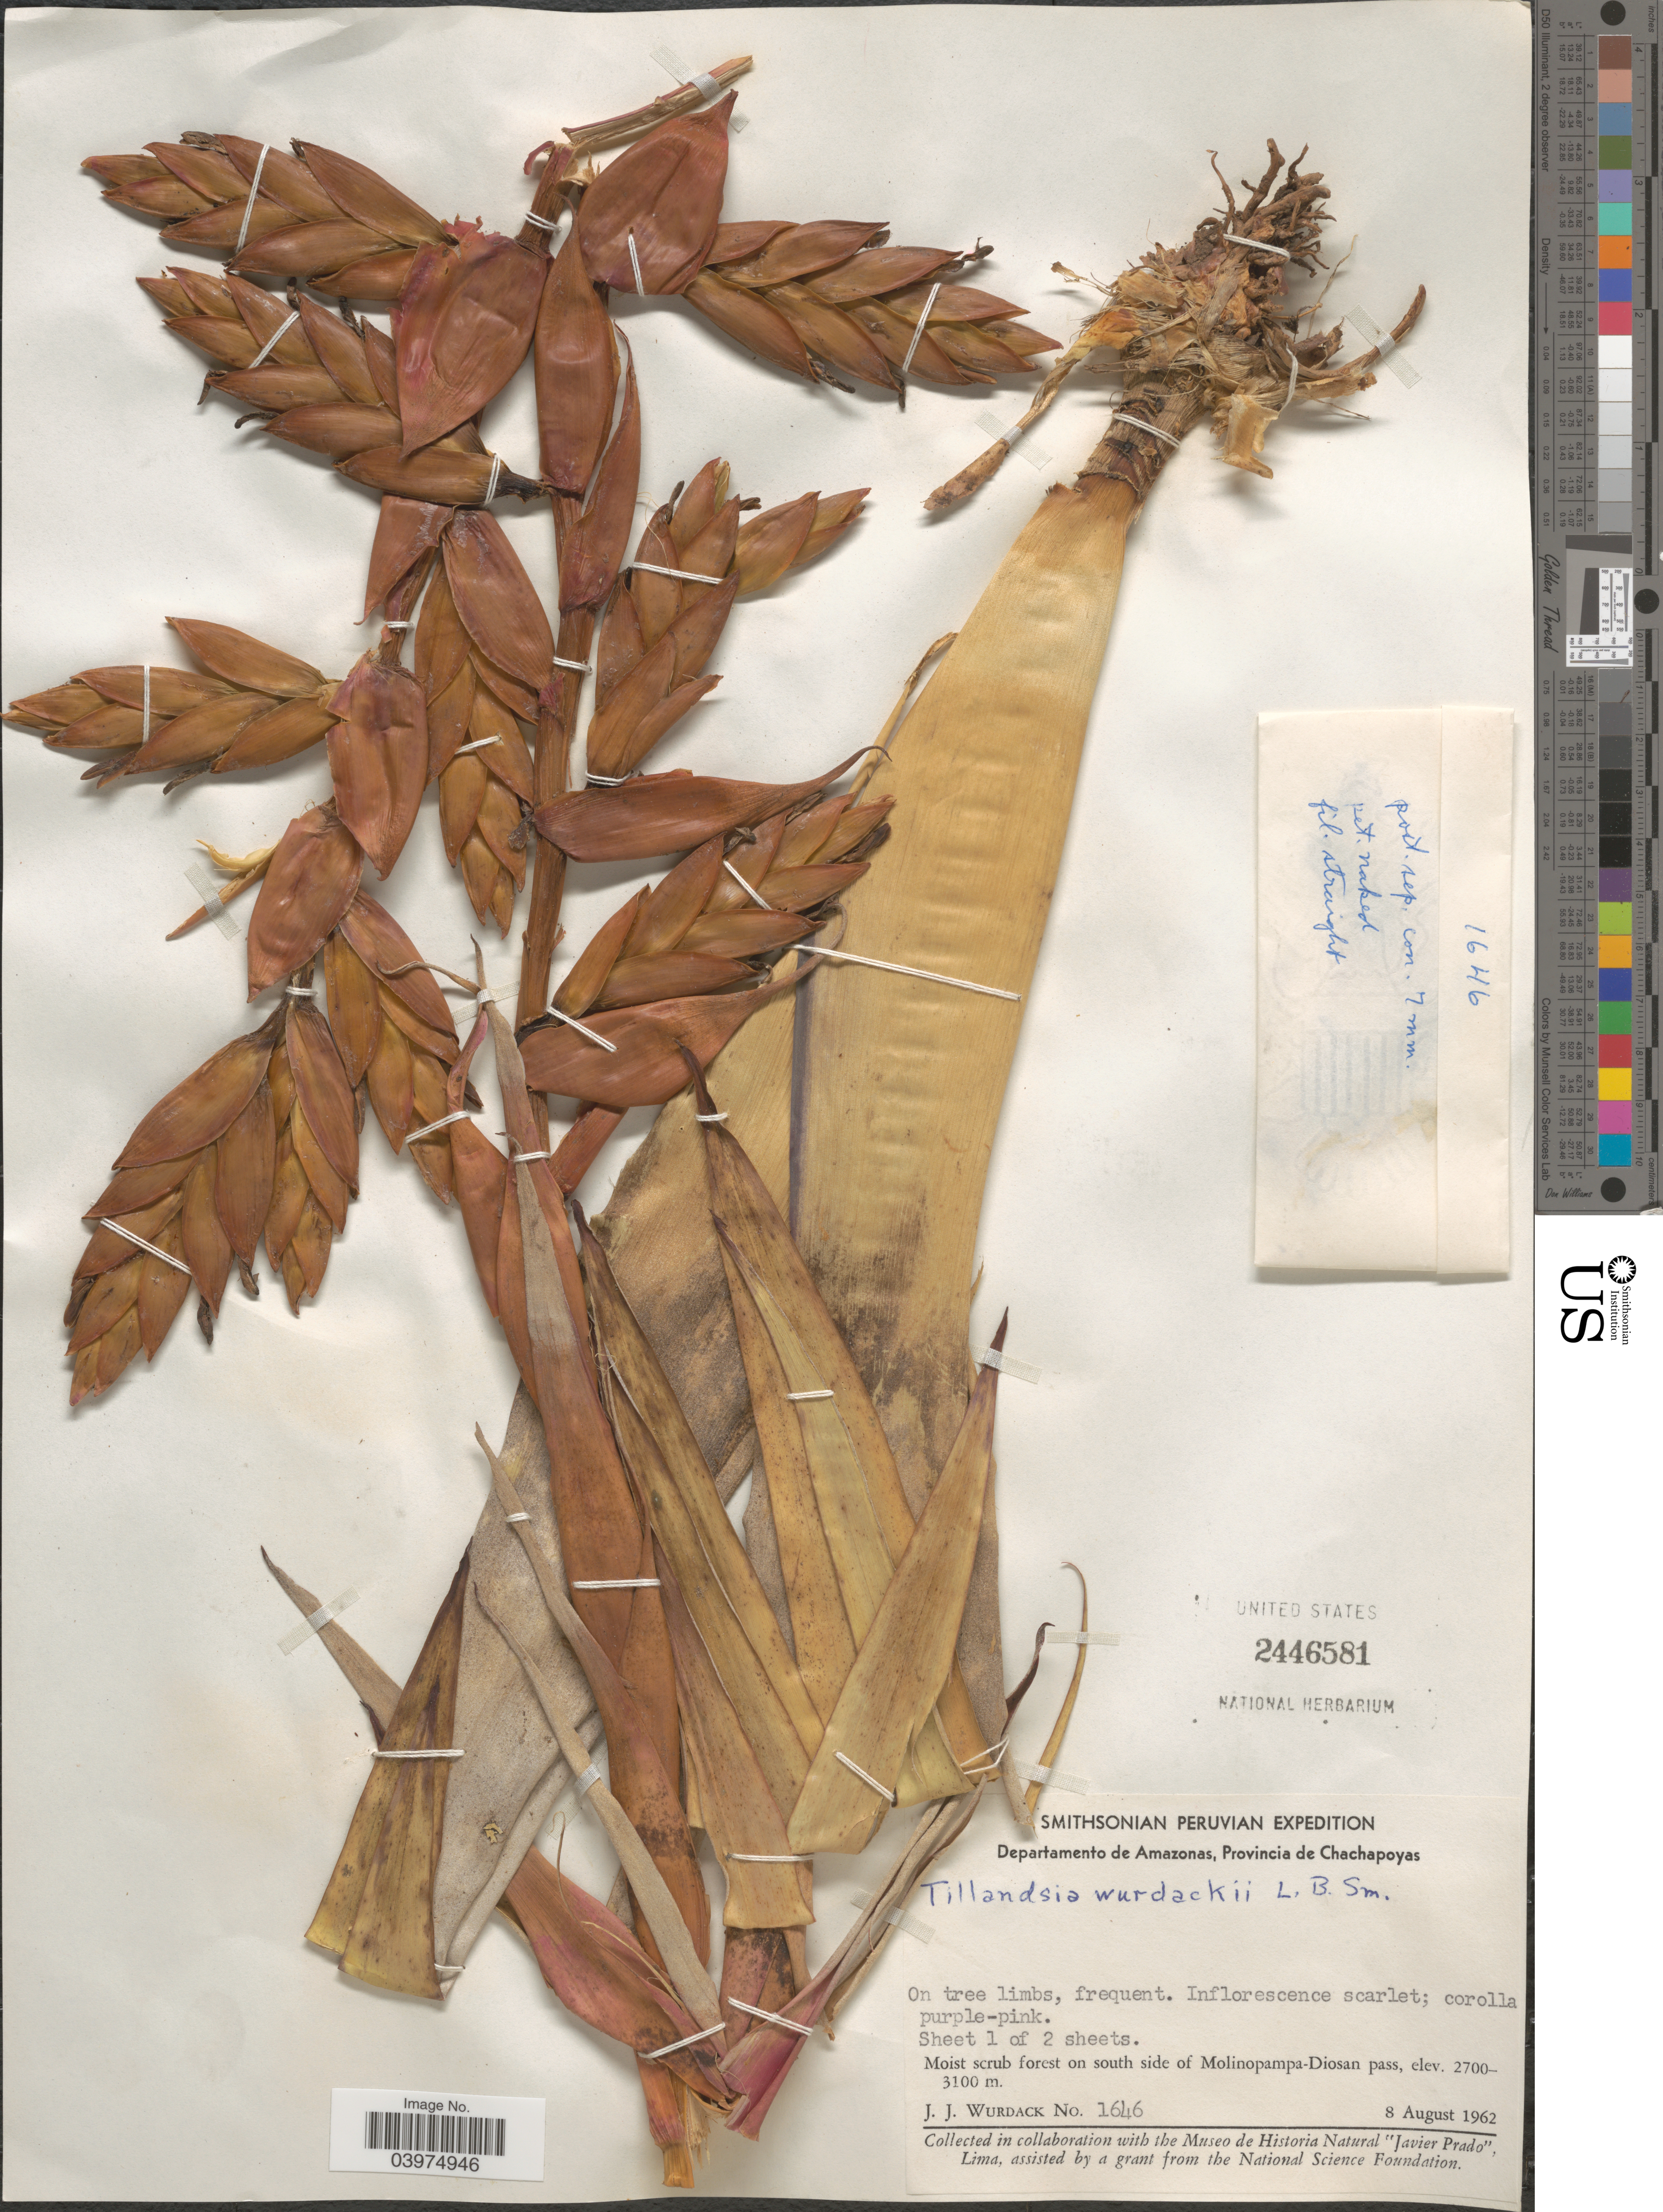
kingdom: Plantae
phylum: Tracheophyta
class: Liliopsida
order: Poales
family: Bromeliaceae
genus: Tillandsia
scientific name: Tillandsia wurdackii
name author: L.B. Sm.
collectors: J. J. Wurdack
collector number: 1646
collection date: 1962-08-08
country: Peru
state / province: Amazonas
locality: Smithsonian Peruvian Expedition. Departamento de Amazonas, Provincia de Chachapoyas. Moist scrub forest on south side of Molinopampa-Diosan pass.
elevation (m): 2700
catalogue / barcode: US 2446581